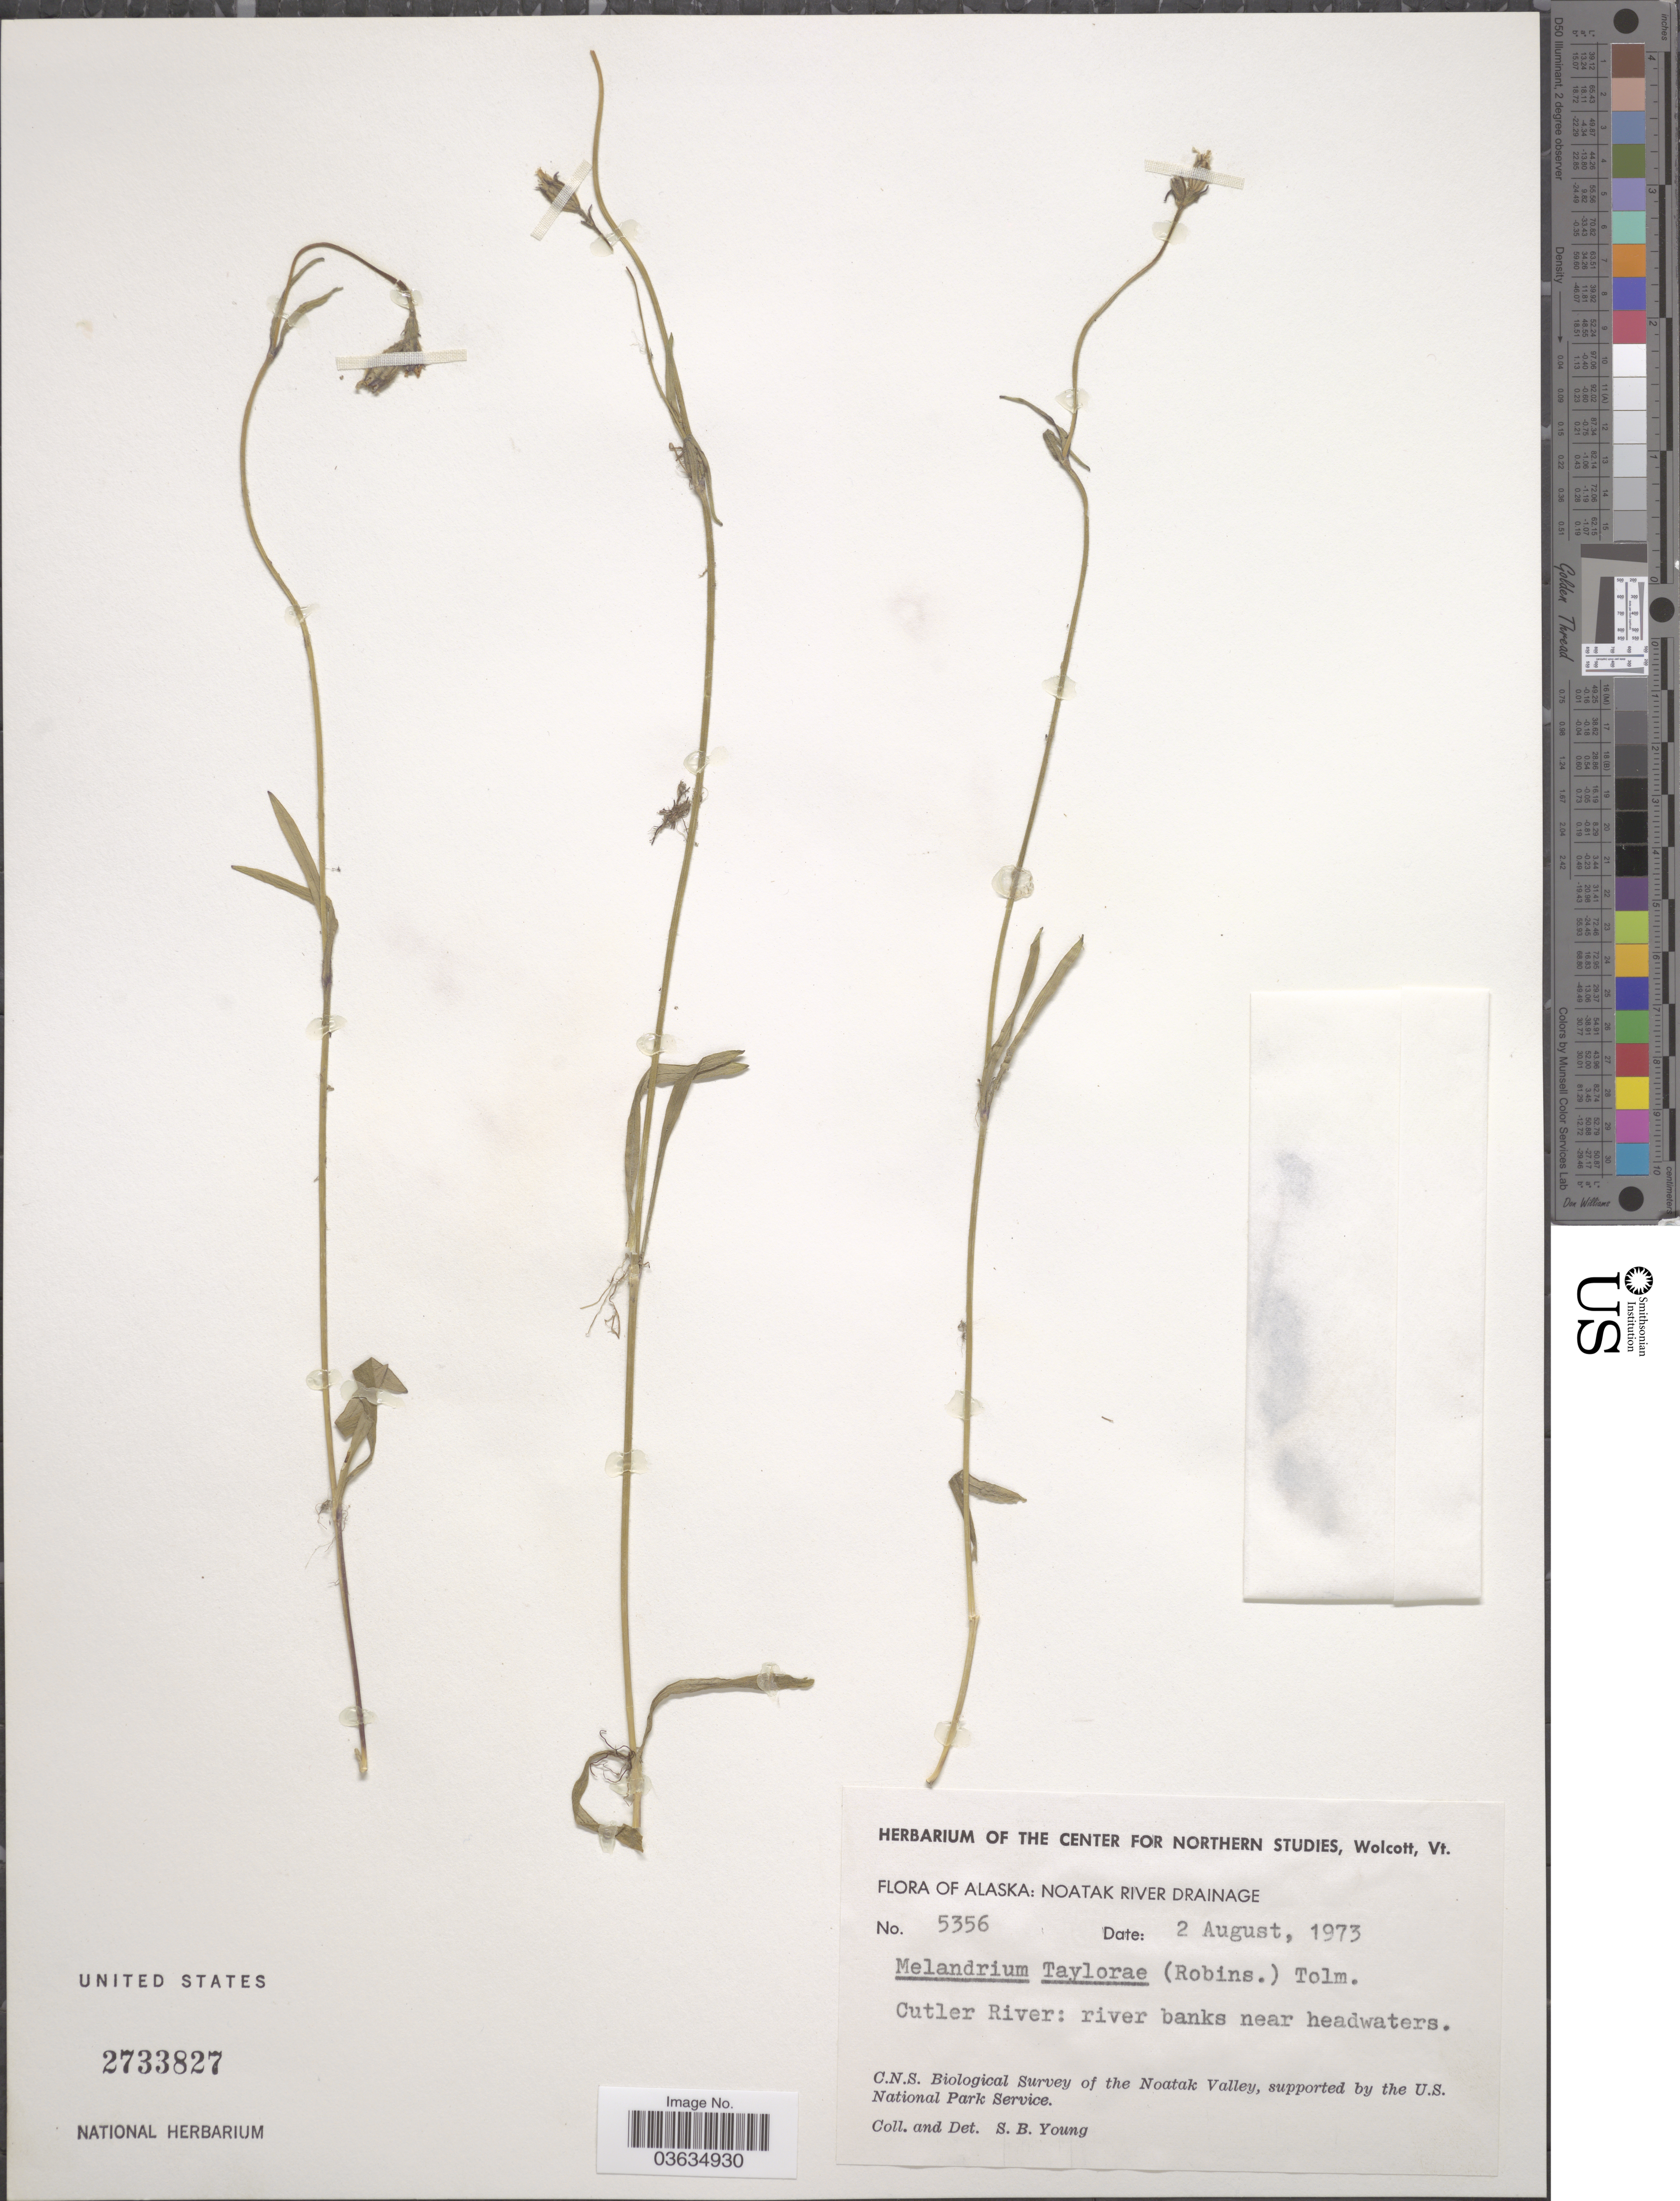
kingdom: Plantae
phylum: Tracheophyta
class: Magnoliopsida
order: Caryophyllales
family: Caryophyllaceae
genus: Silene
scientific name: Silene involucrata subsp. tenella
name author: (Tolm.) Bocquet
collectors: S. Young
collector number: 5356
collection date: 1973-08-02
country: United States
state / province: Alaska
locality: Noatak River Drainage. Cutler River: river banks near headwaters.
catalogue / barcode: US 2733827